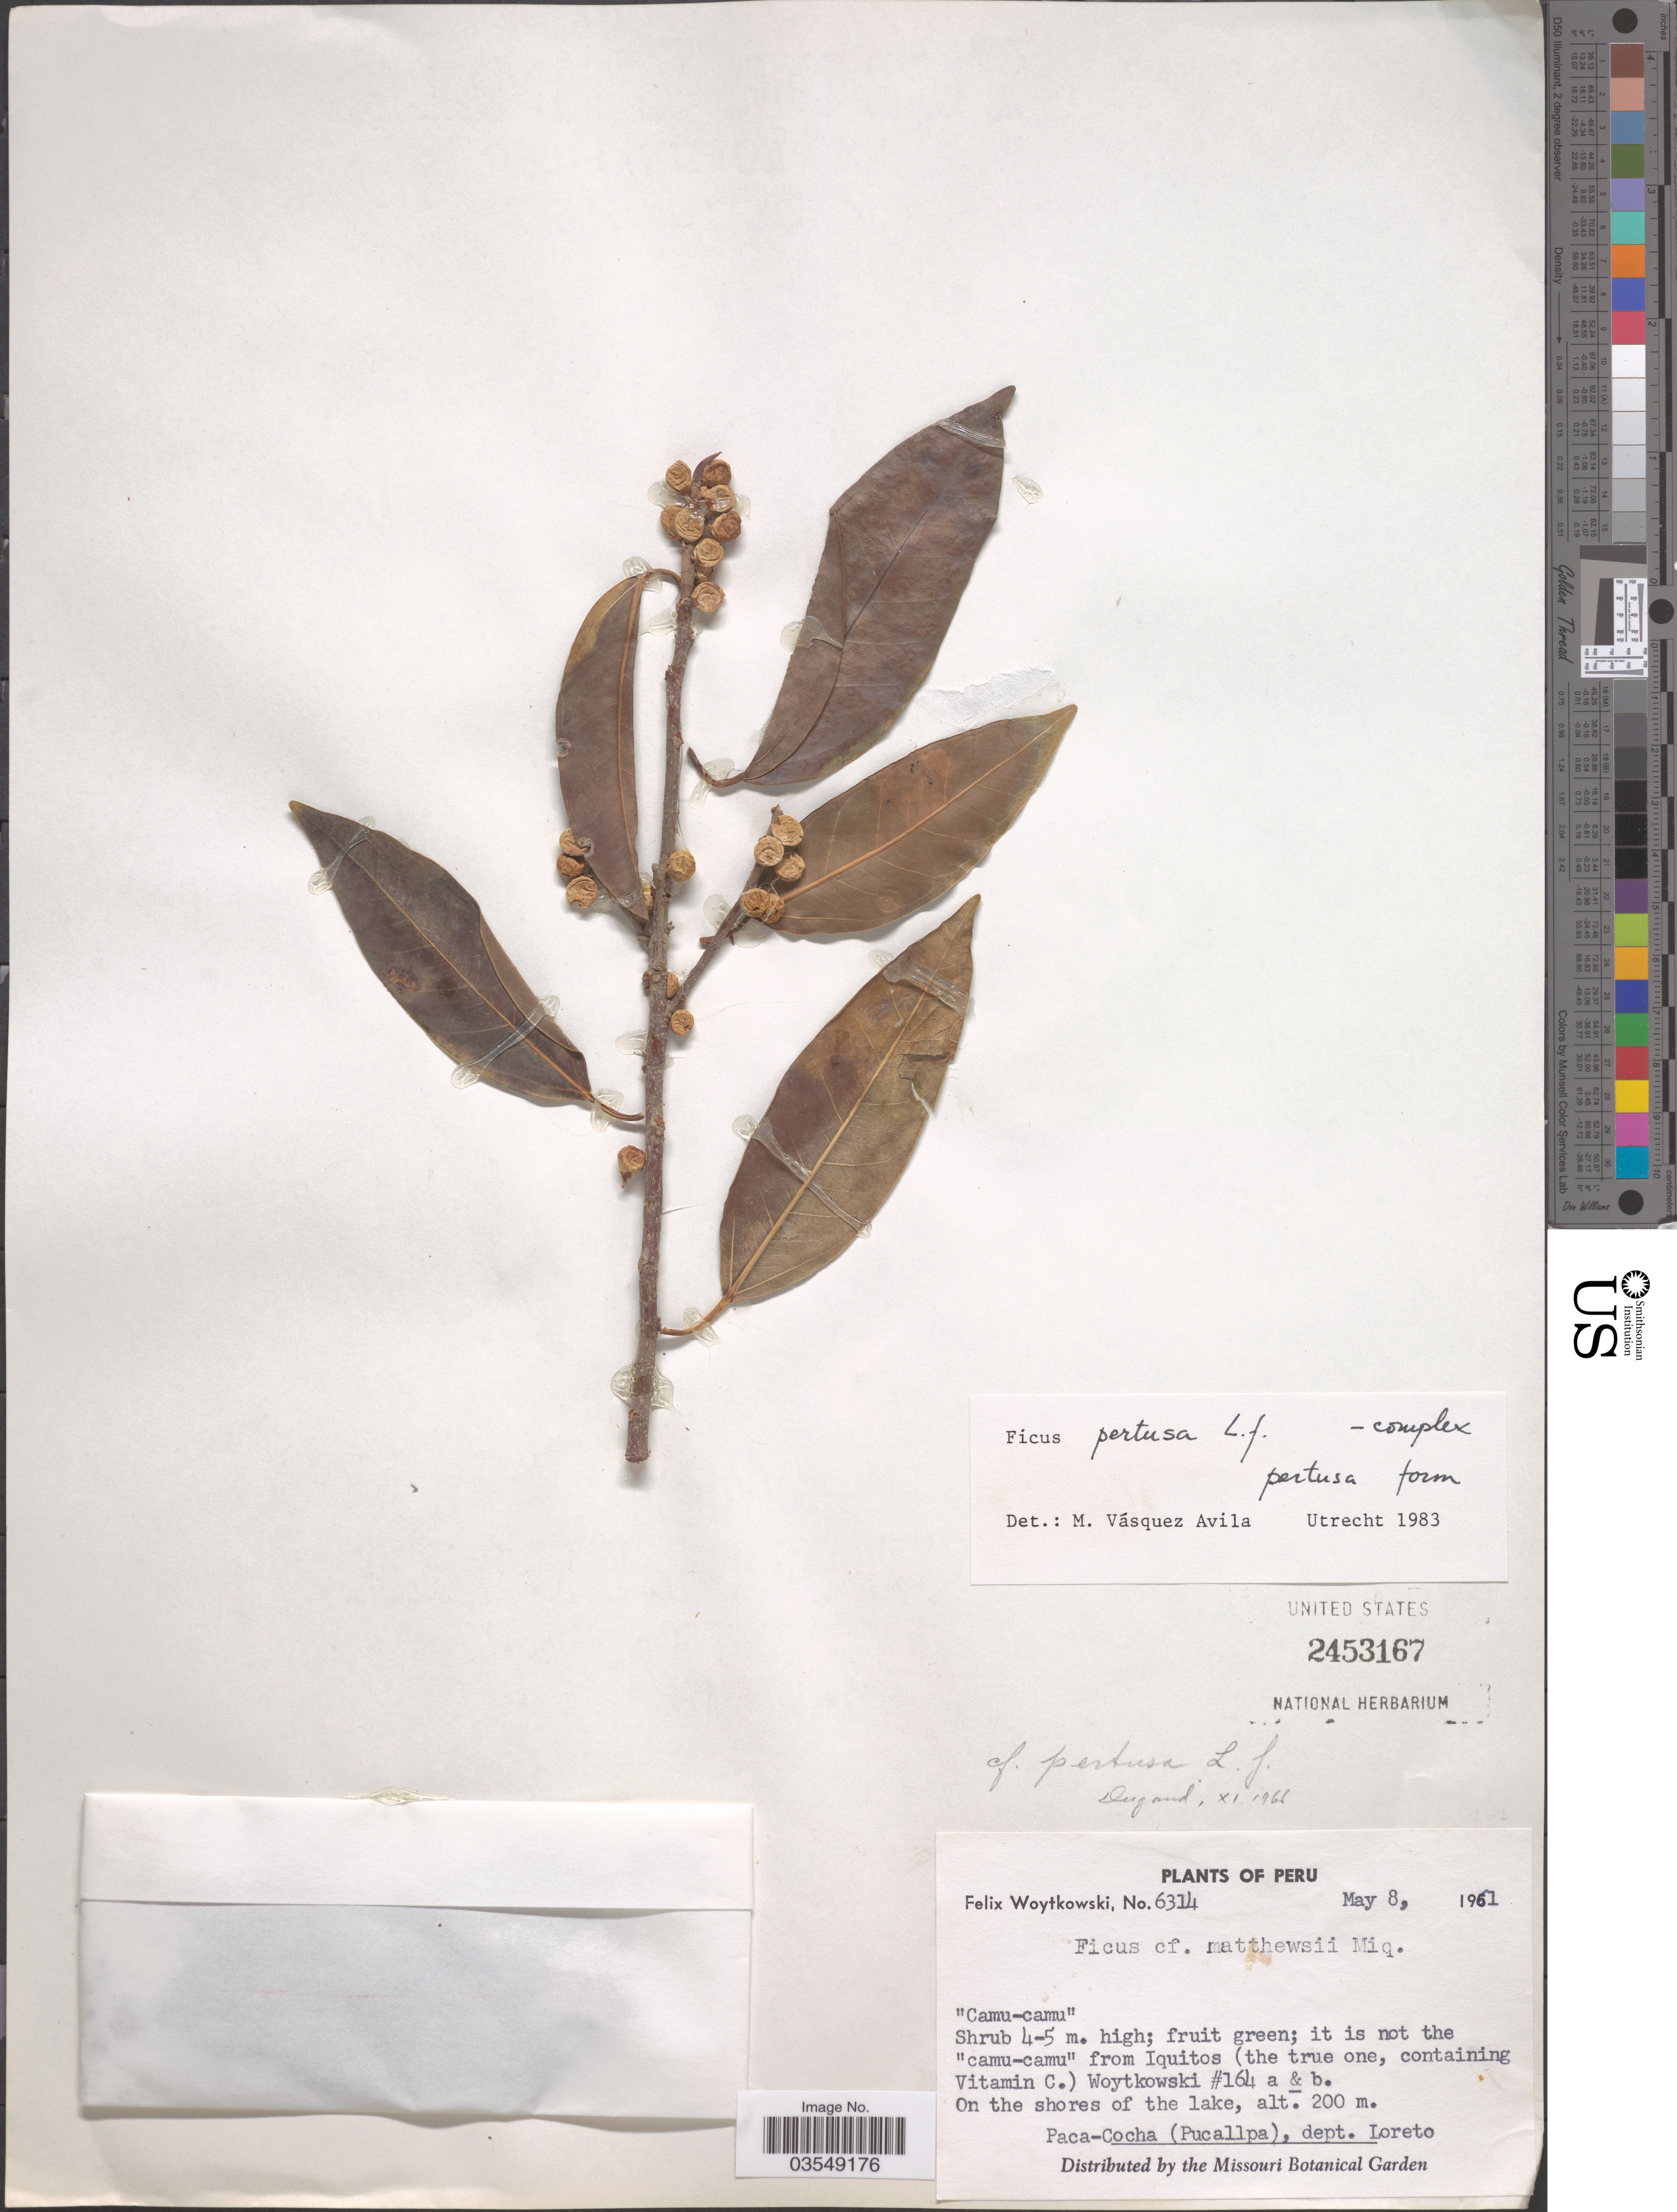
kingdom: Plantae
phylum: Tracheophyta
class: Magnoliopsida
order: Rosales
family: Moraceae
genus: Ficus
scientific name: Ficus pertusa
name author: L. f.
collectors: F. Woytkowski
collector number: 6314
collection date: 1961-05-08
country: Peru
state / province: Loreto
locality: On the shores of the lake, Paca-Cocha (Pucallpa), dept. Loreto.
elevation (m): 200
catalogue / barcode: US 2453167